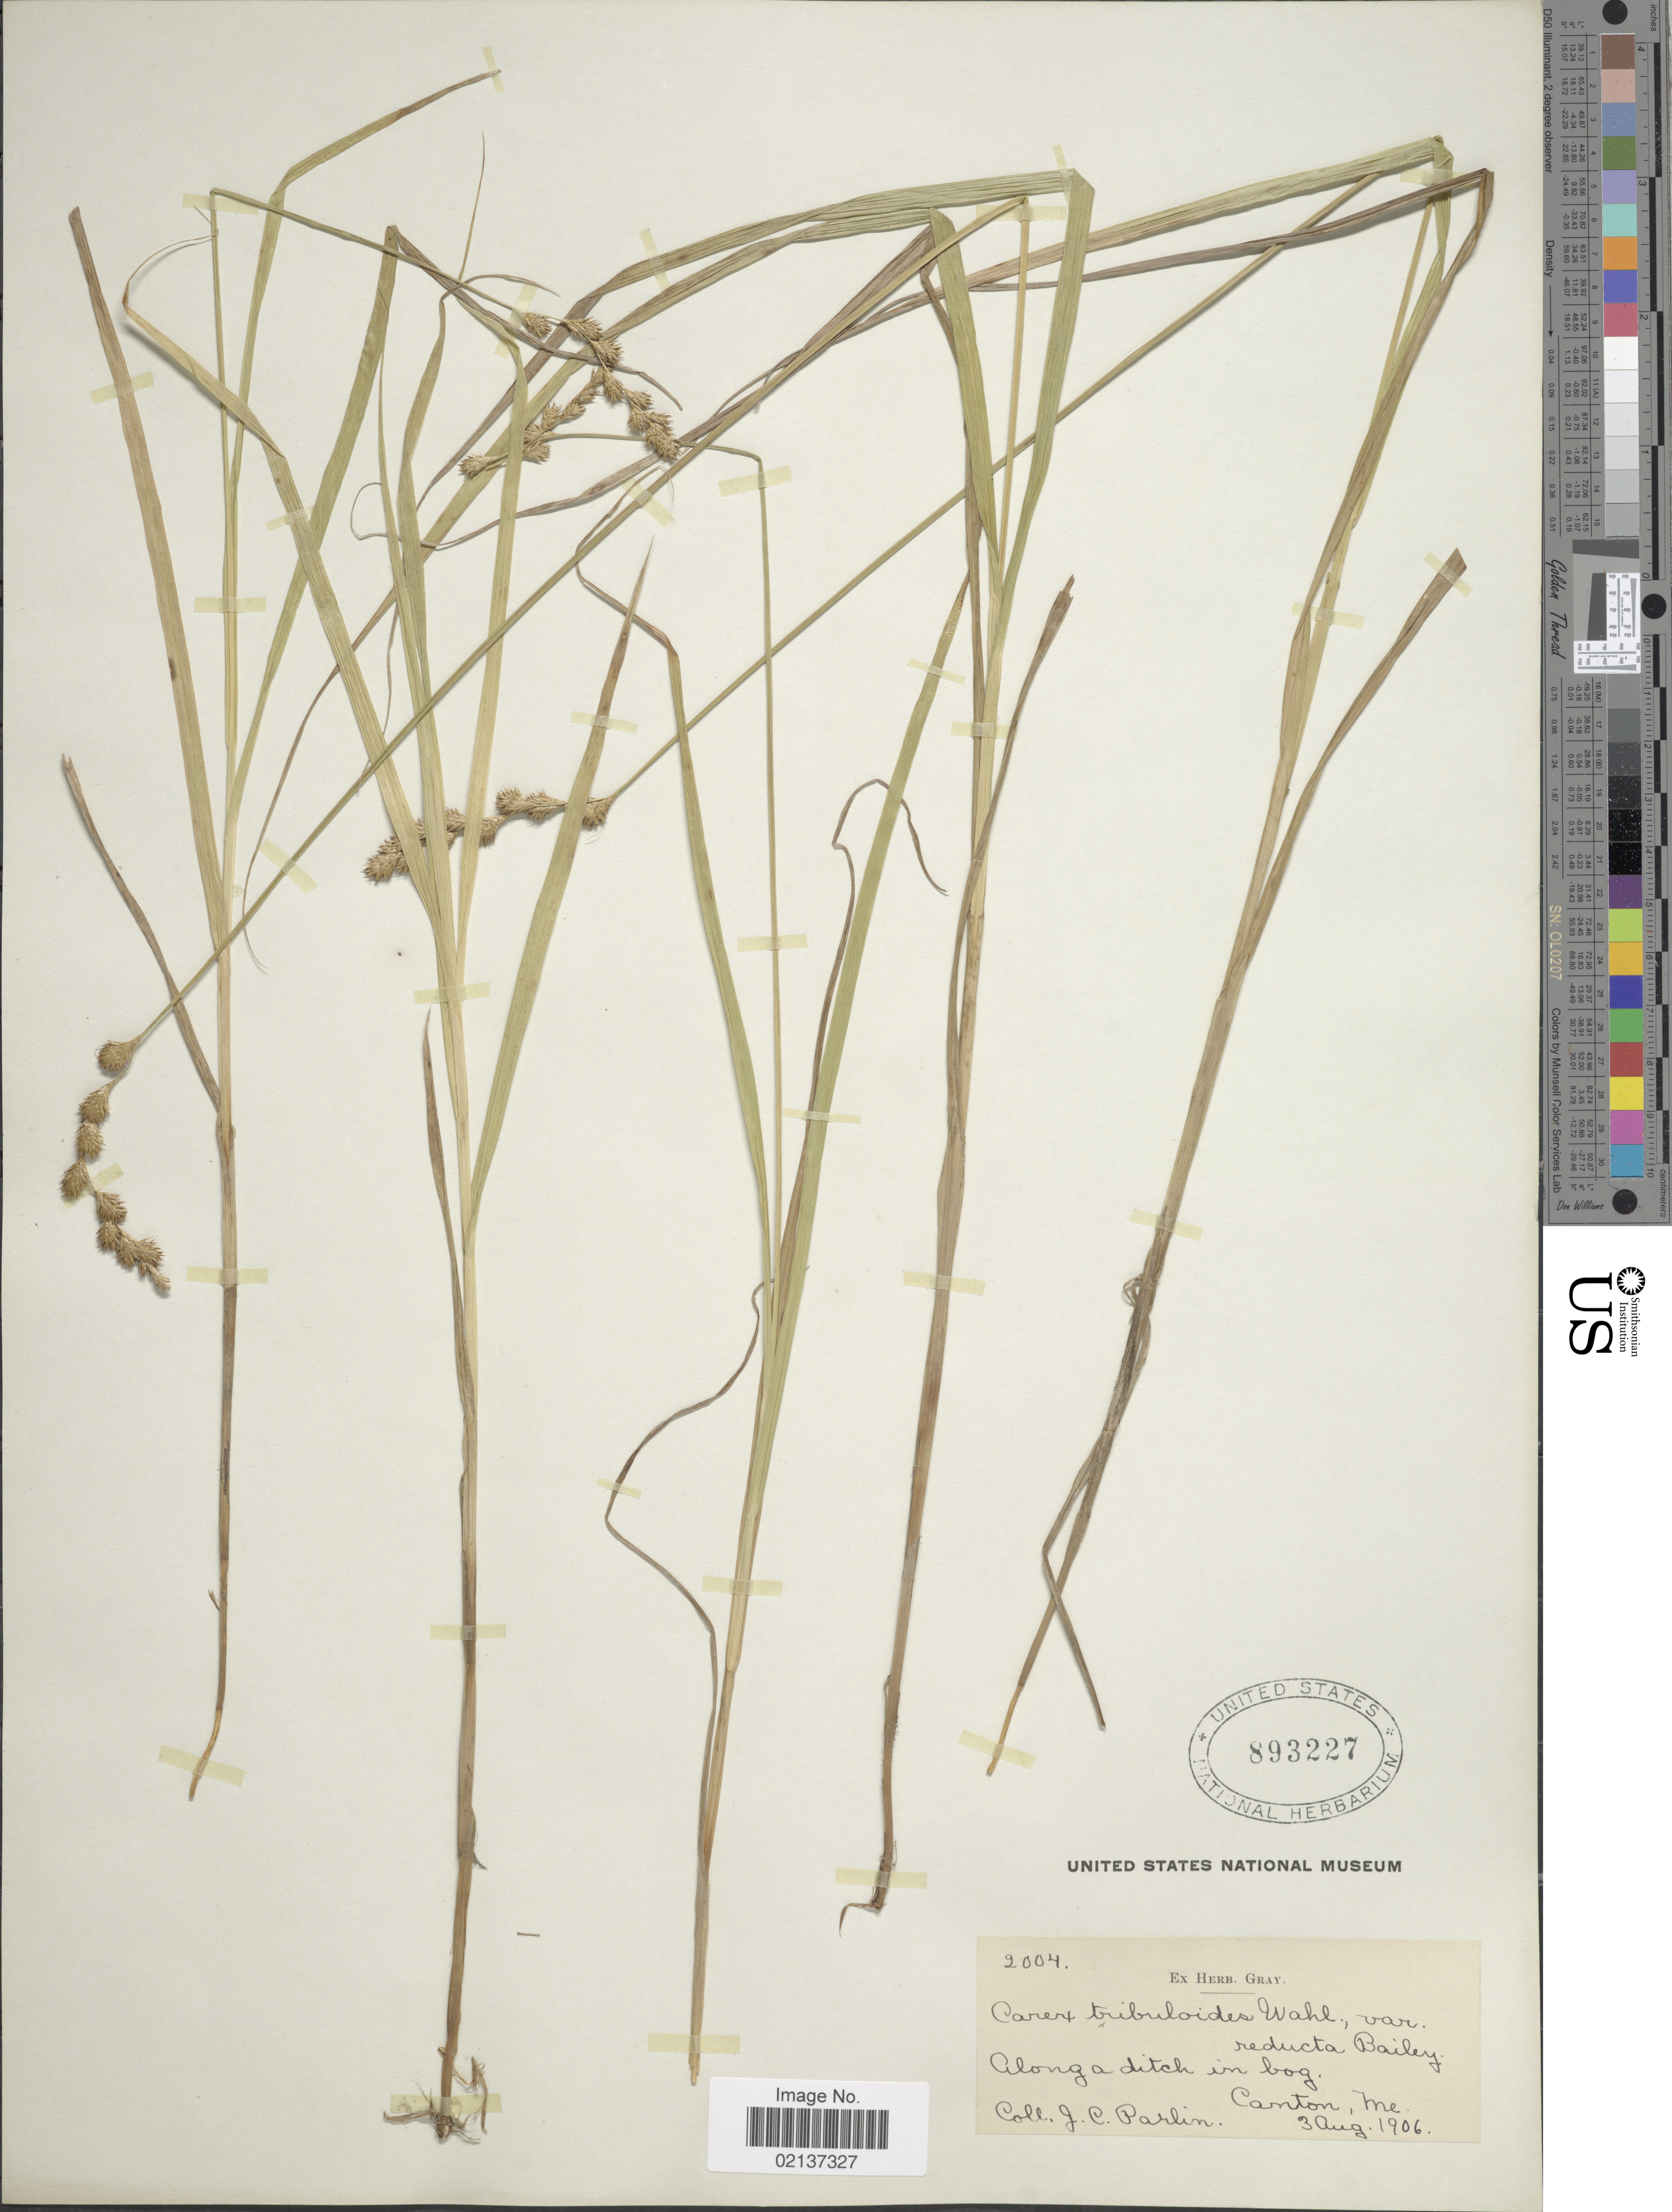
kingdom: Plantae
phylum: Tracheophyta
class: Liliopsida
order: Poales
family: Cyperaceae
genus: Carex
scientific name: Carex projecta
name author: Mack.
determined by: Strong, Mark T., (BOT), Smithsonian Institution - National Museum of Natural History (UNITED STATES)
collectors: J. Parlin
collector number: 2004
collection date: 1906-08-03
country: United States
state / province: Maine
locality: Canton, Me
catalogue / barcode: US 893227